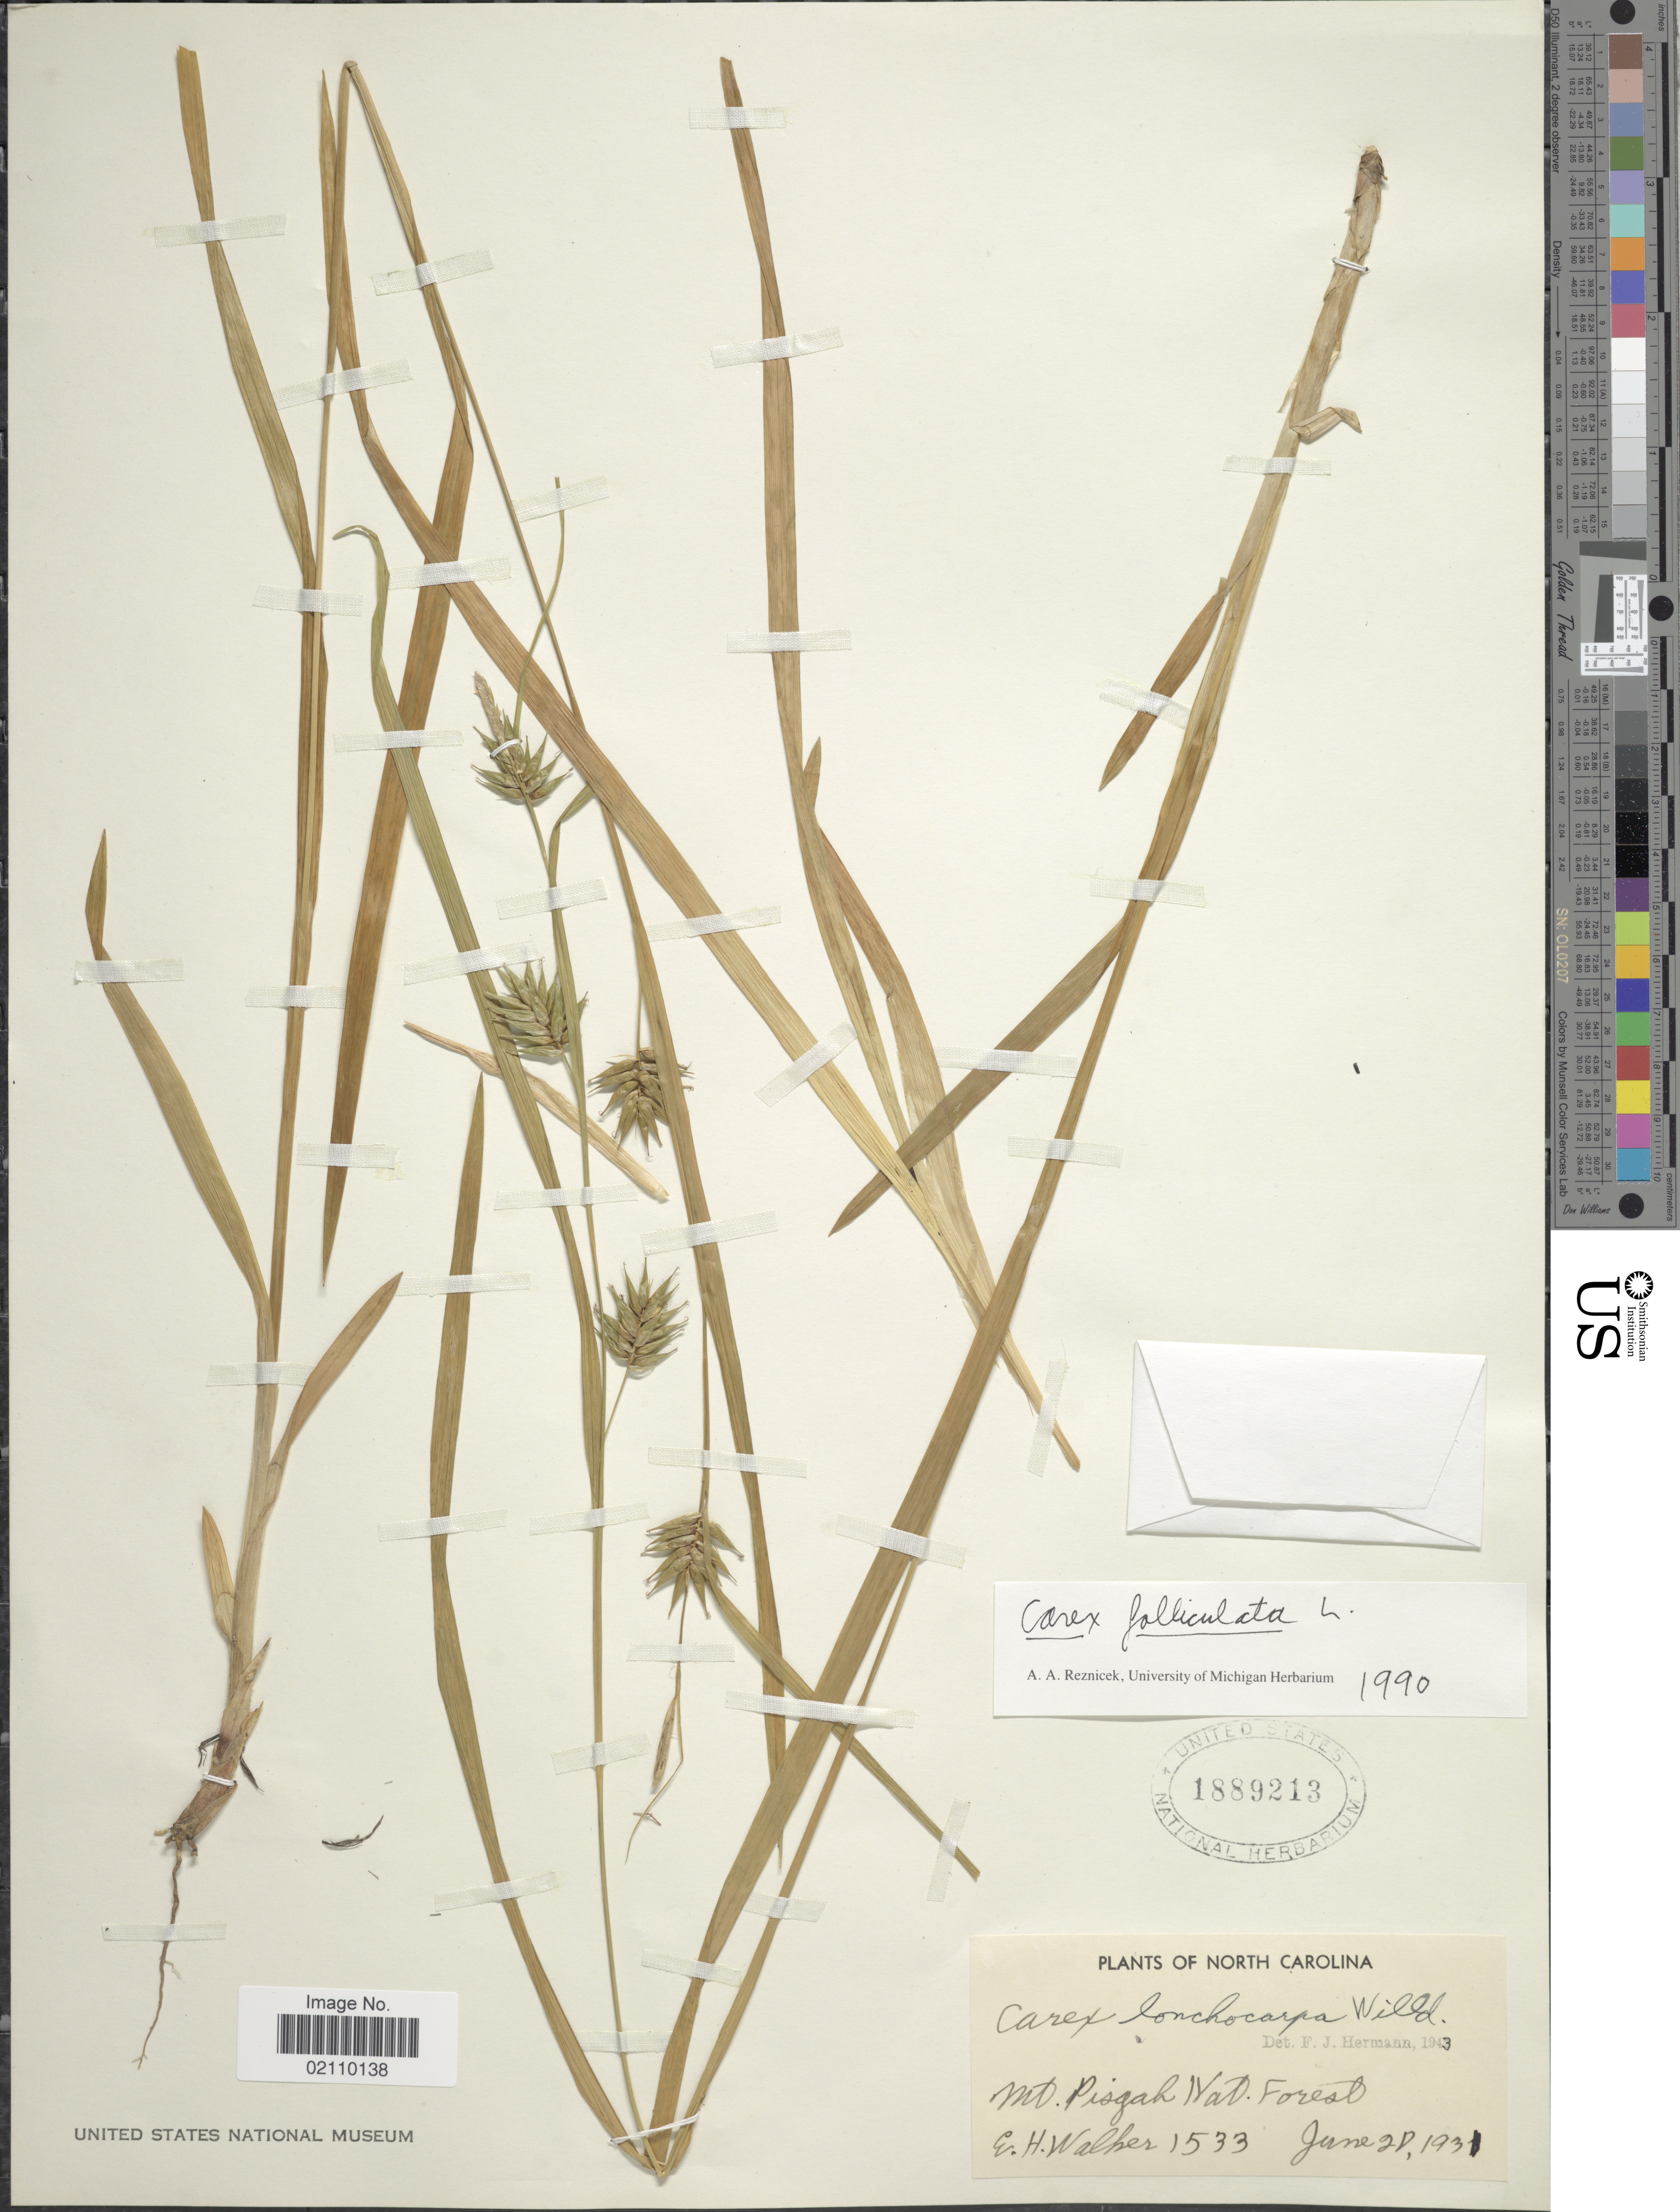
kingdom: Plantae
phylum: Tracheophyta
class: Liliopsida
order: Poales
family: Cyperaceae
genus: Carex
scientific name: Carex folliculata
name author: L.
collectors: E. H. Walker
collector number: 1533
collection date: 1931-06-20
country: United States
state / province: North Carolina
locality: Mt. Pisgah Nat. Forest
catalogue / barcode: US 1889213